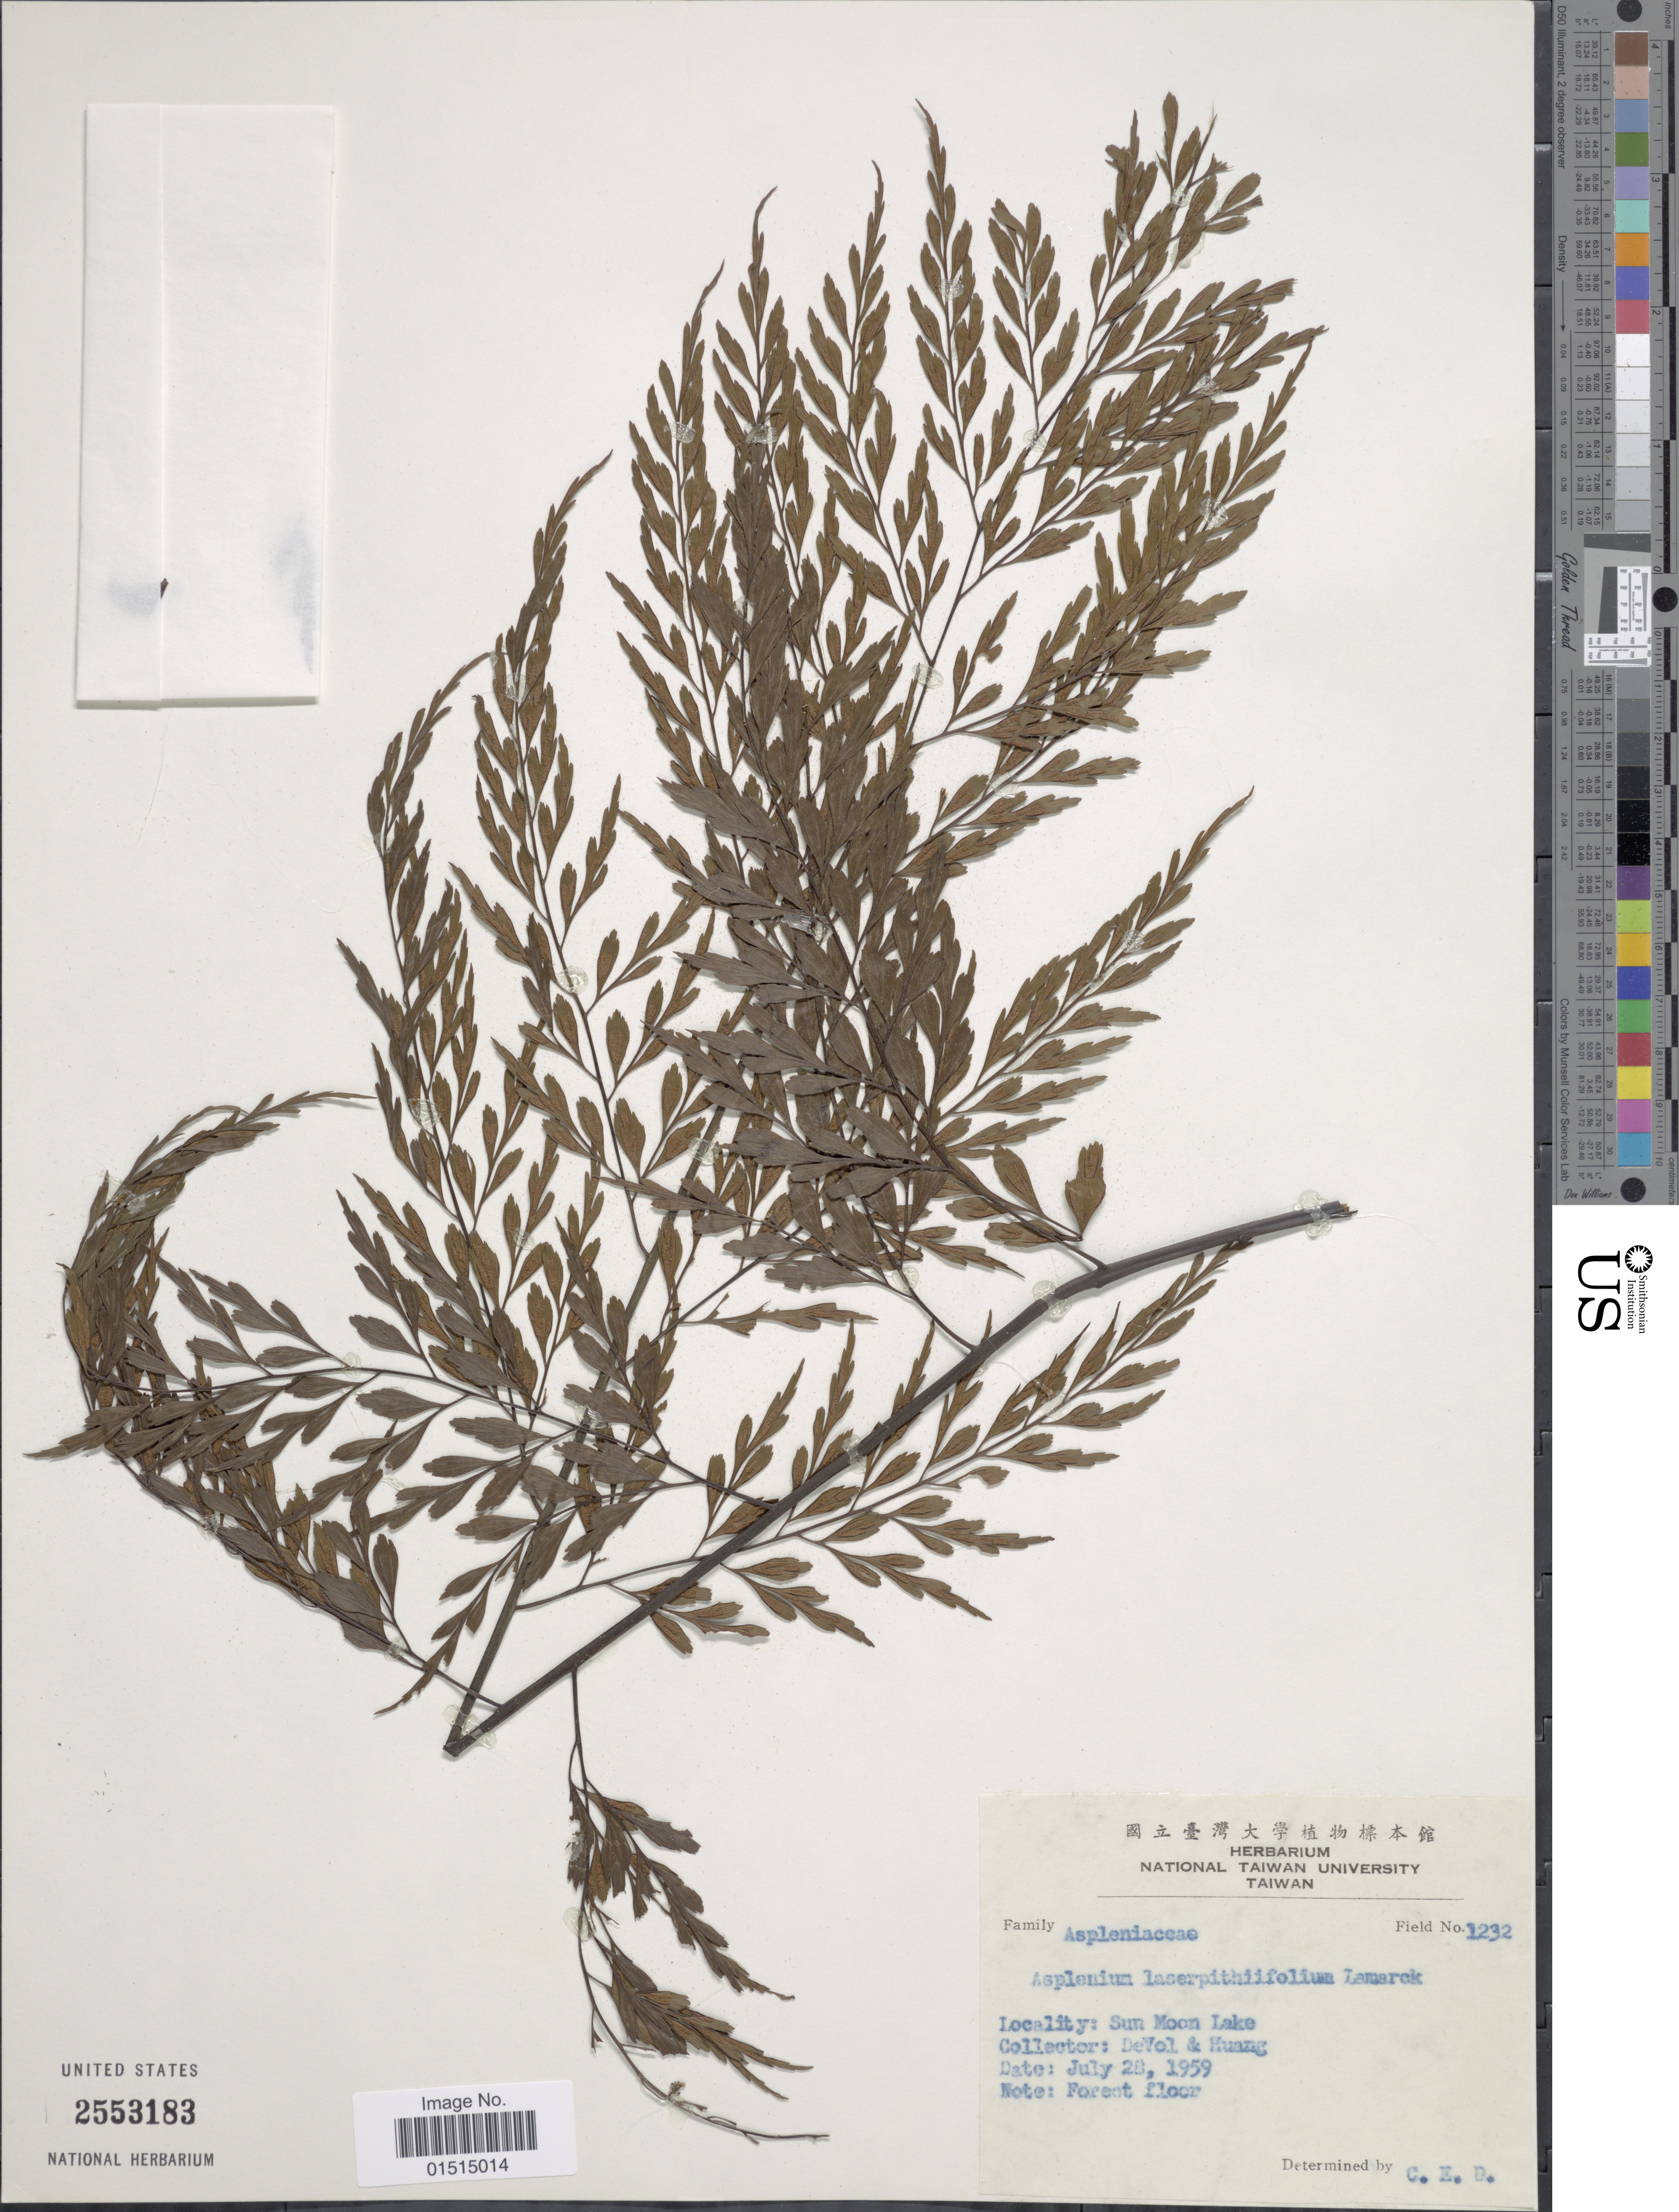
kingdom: Plantae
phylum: Tracheophyta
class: Polypodiopsida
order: Polypodiales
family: Aspleniaceae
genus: Asplenium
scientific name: Asplenium laserpitiifolium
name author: Lam.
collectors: C. E. De Vol & Huang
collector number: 1232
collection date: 1959-07-28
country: Taiwan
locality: Sun Moon Lake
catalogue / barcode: US 2553183